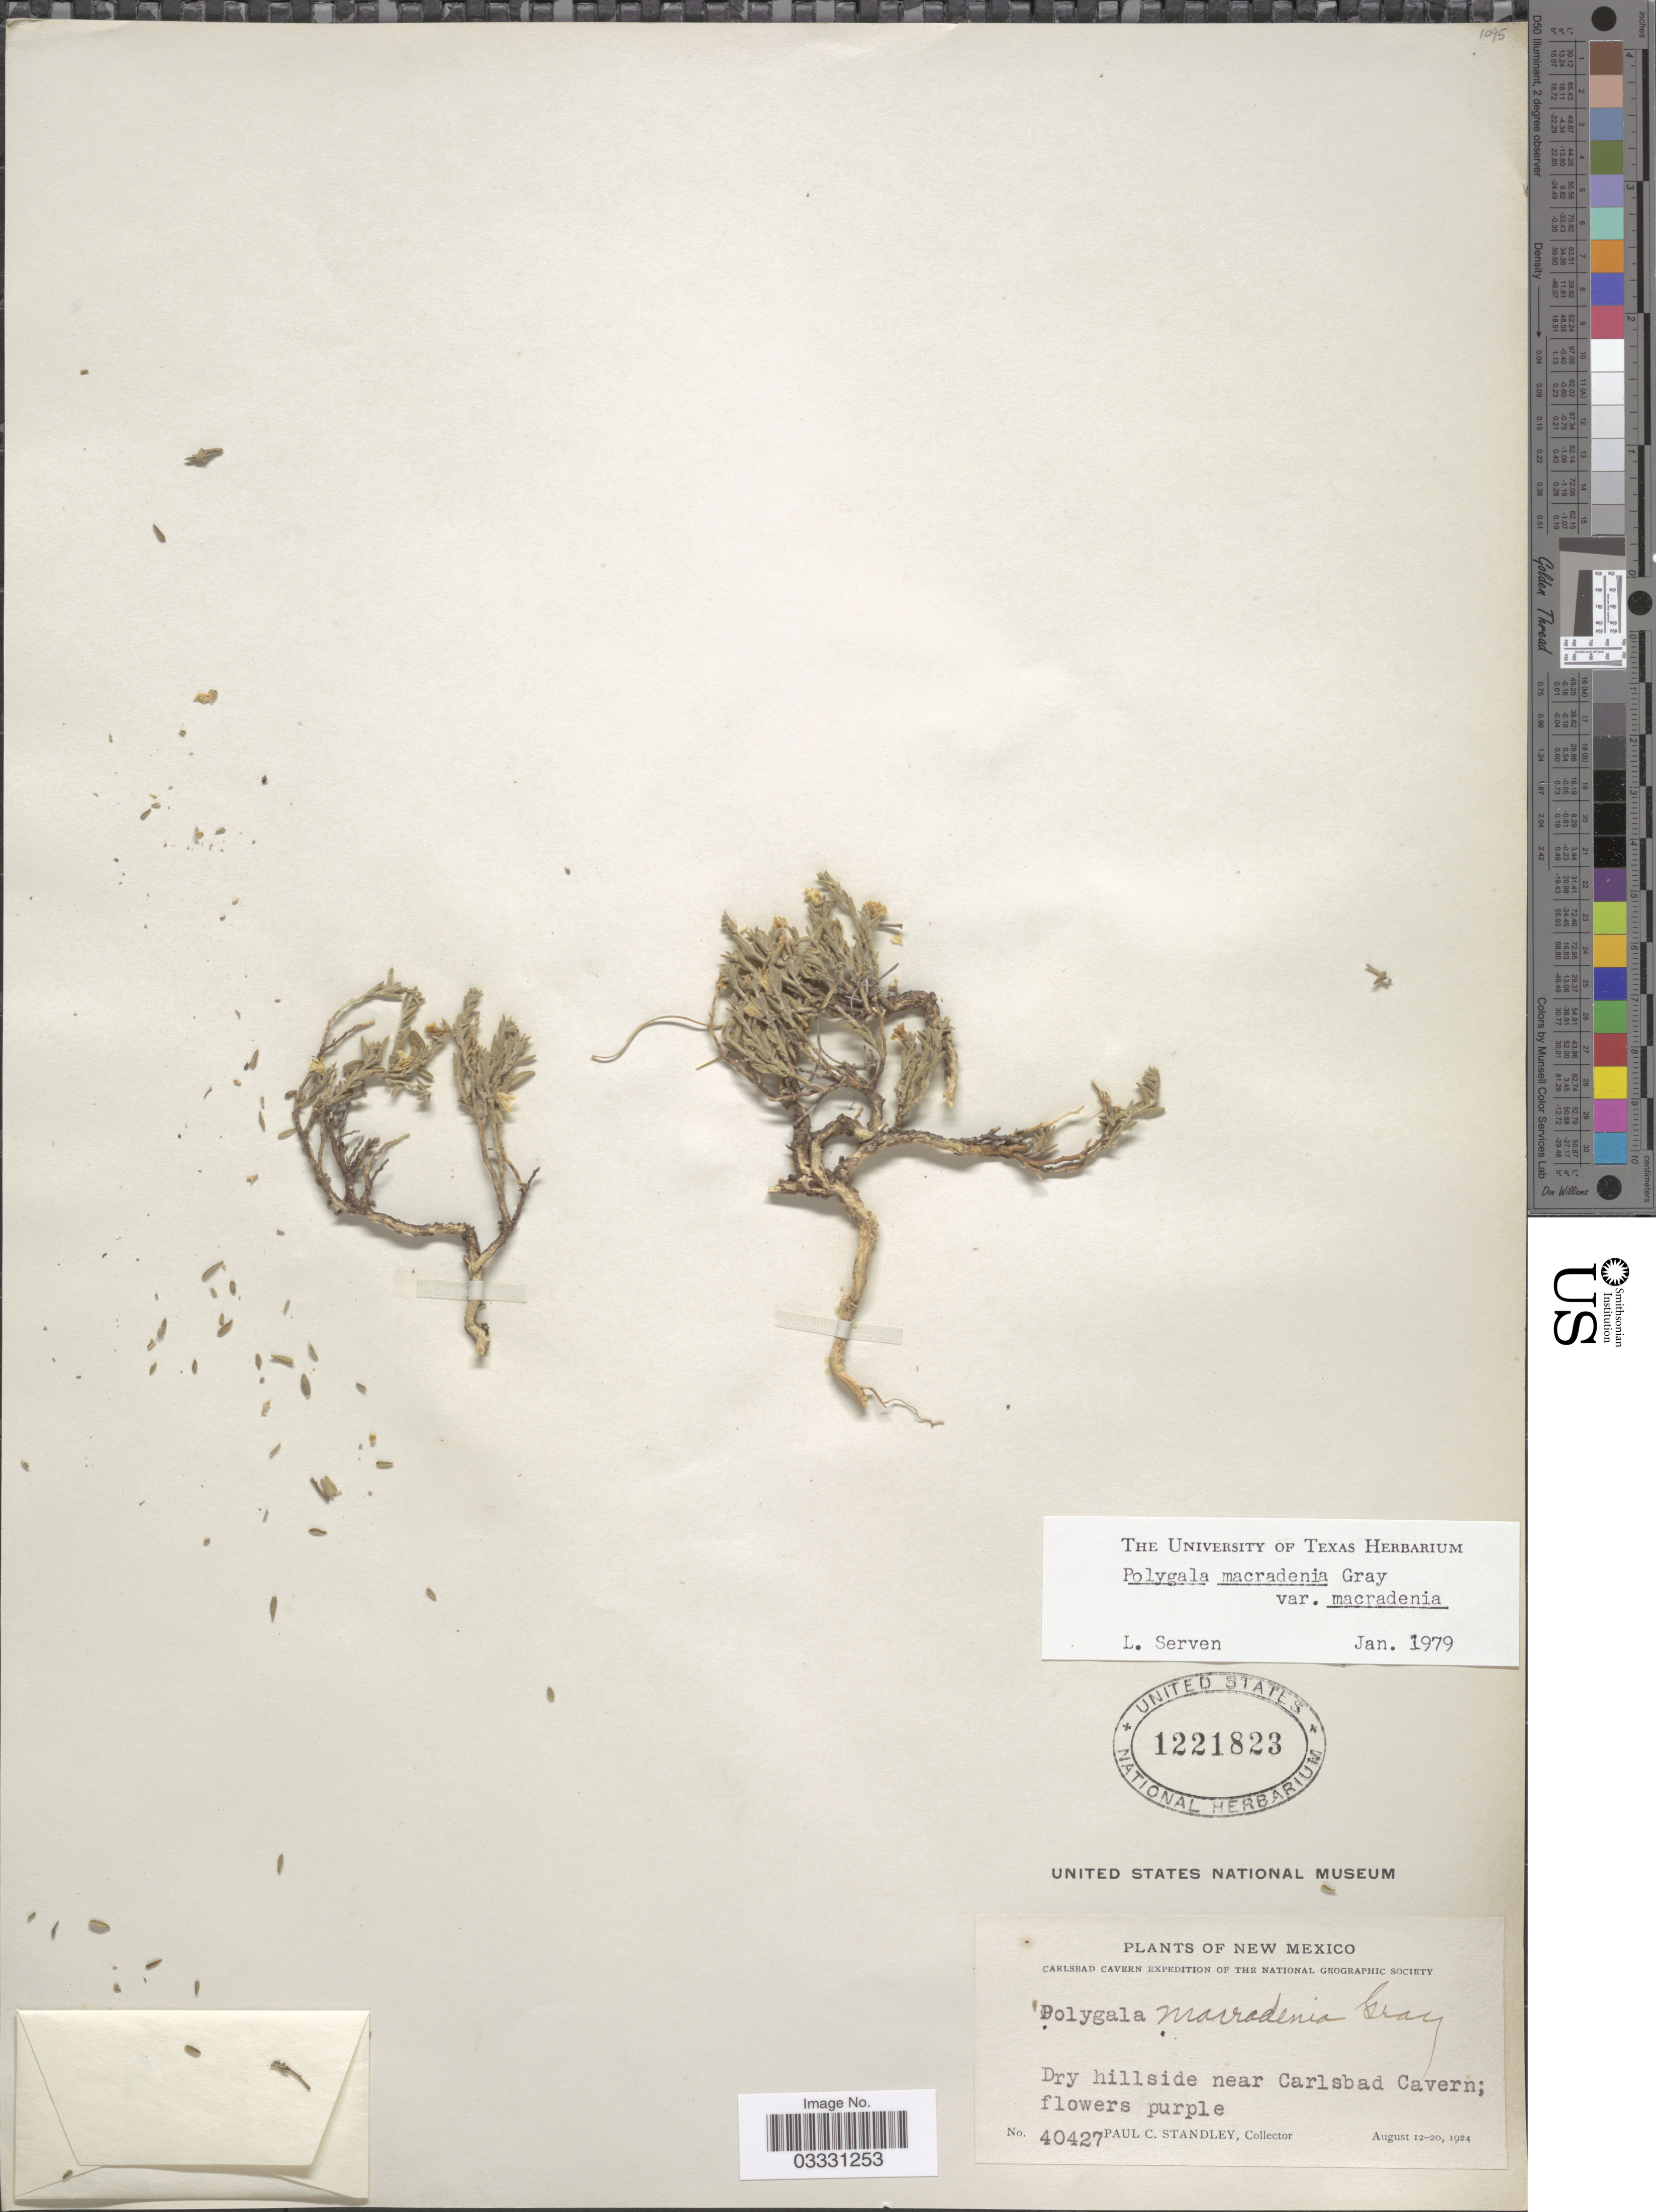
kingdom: Plantae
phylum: Tracheophyta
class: Magnoliopsida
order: Fabales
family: Polygalaceae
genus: Hebecarpa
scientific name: Hebecarpa macradenia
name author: (A. Gray) J.R. Abbott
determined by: Strong, Mark T., (BOT), Smithsonian Institution - National Museum of Natural History (UNITED STATES)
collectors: P. C. Standley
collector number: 40427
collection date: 1924-08-12/1924-08-20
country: United States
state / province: New Mexico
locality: Dry hillside near Carlsbad Cavern.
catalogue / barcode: US 1221823